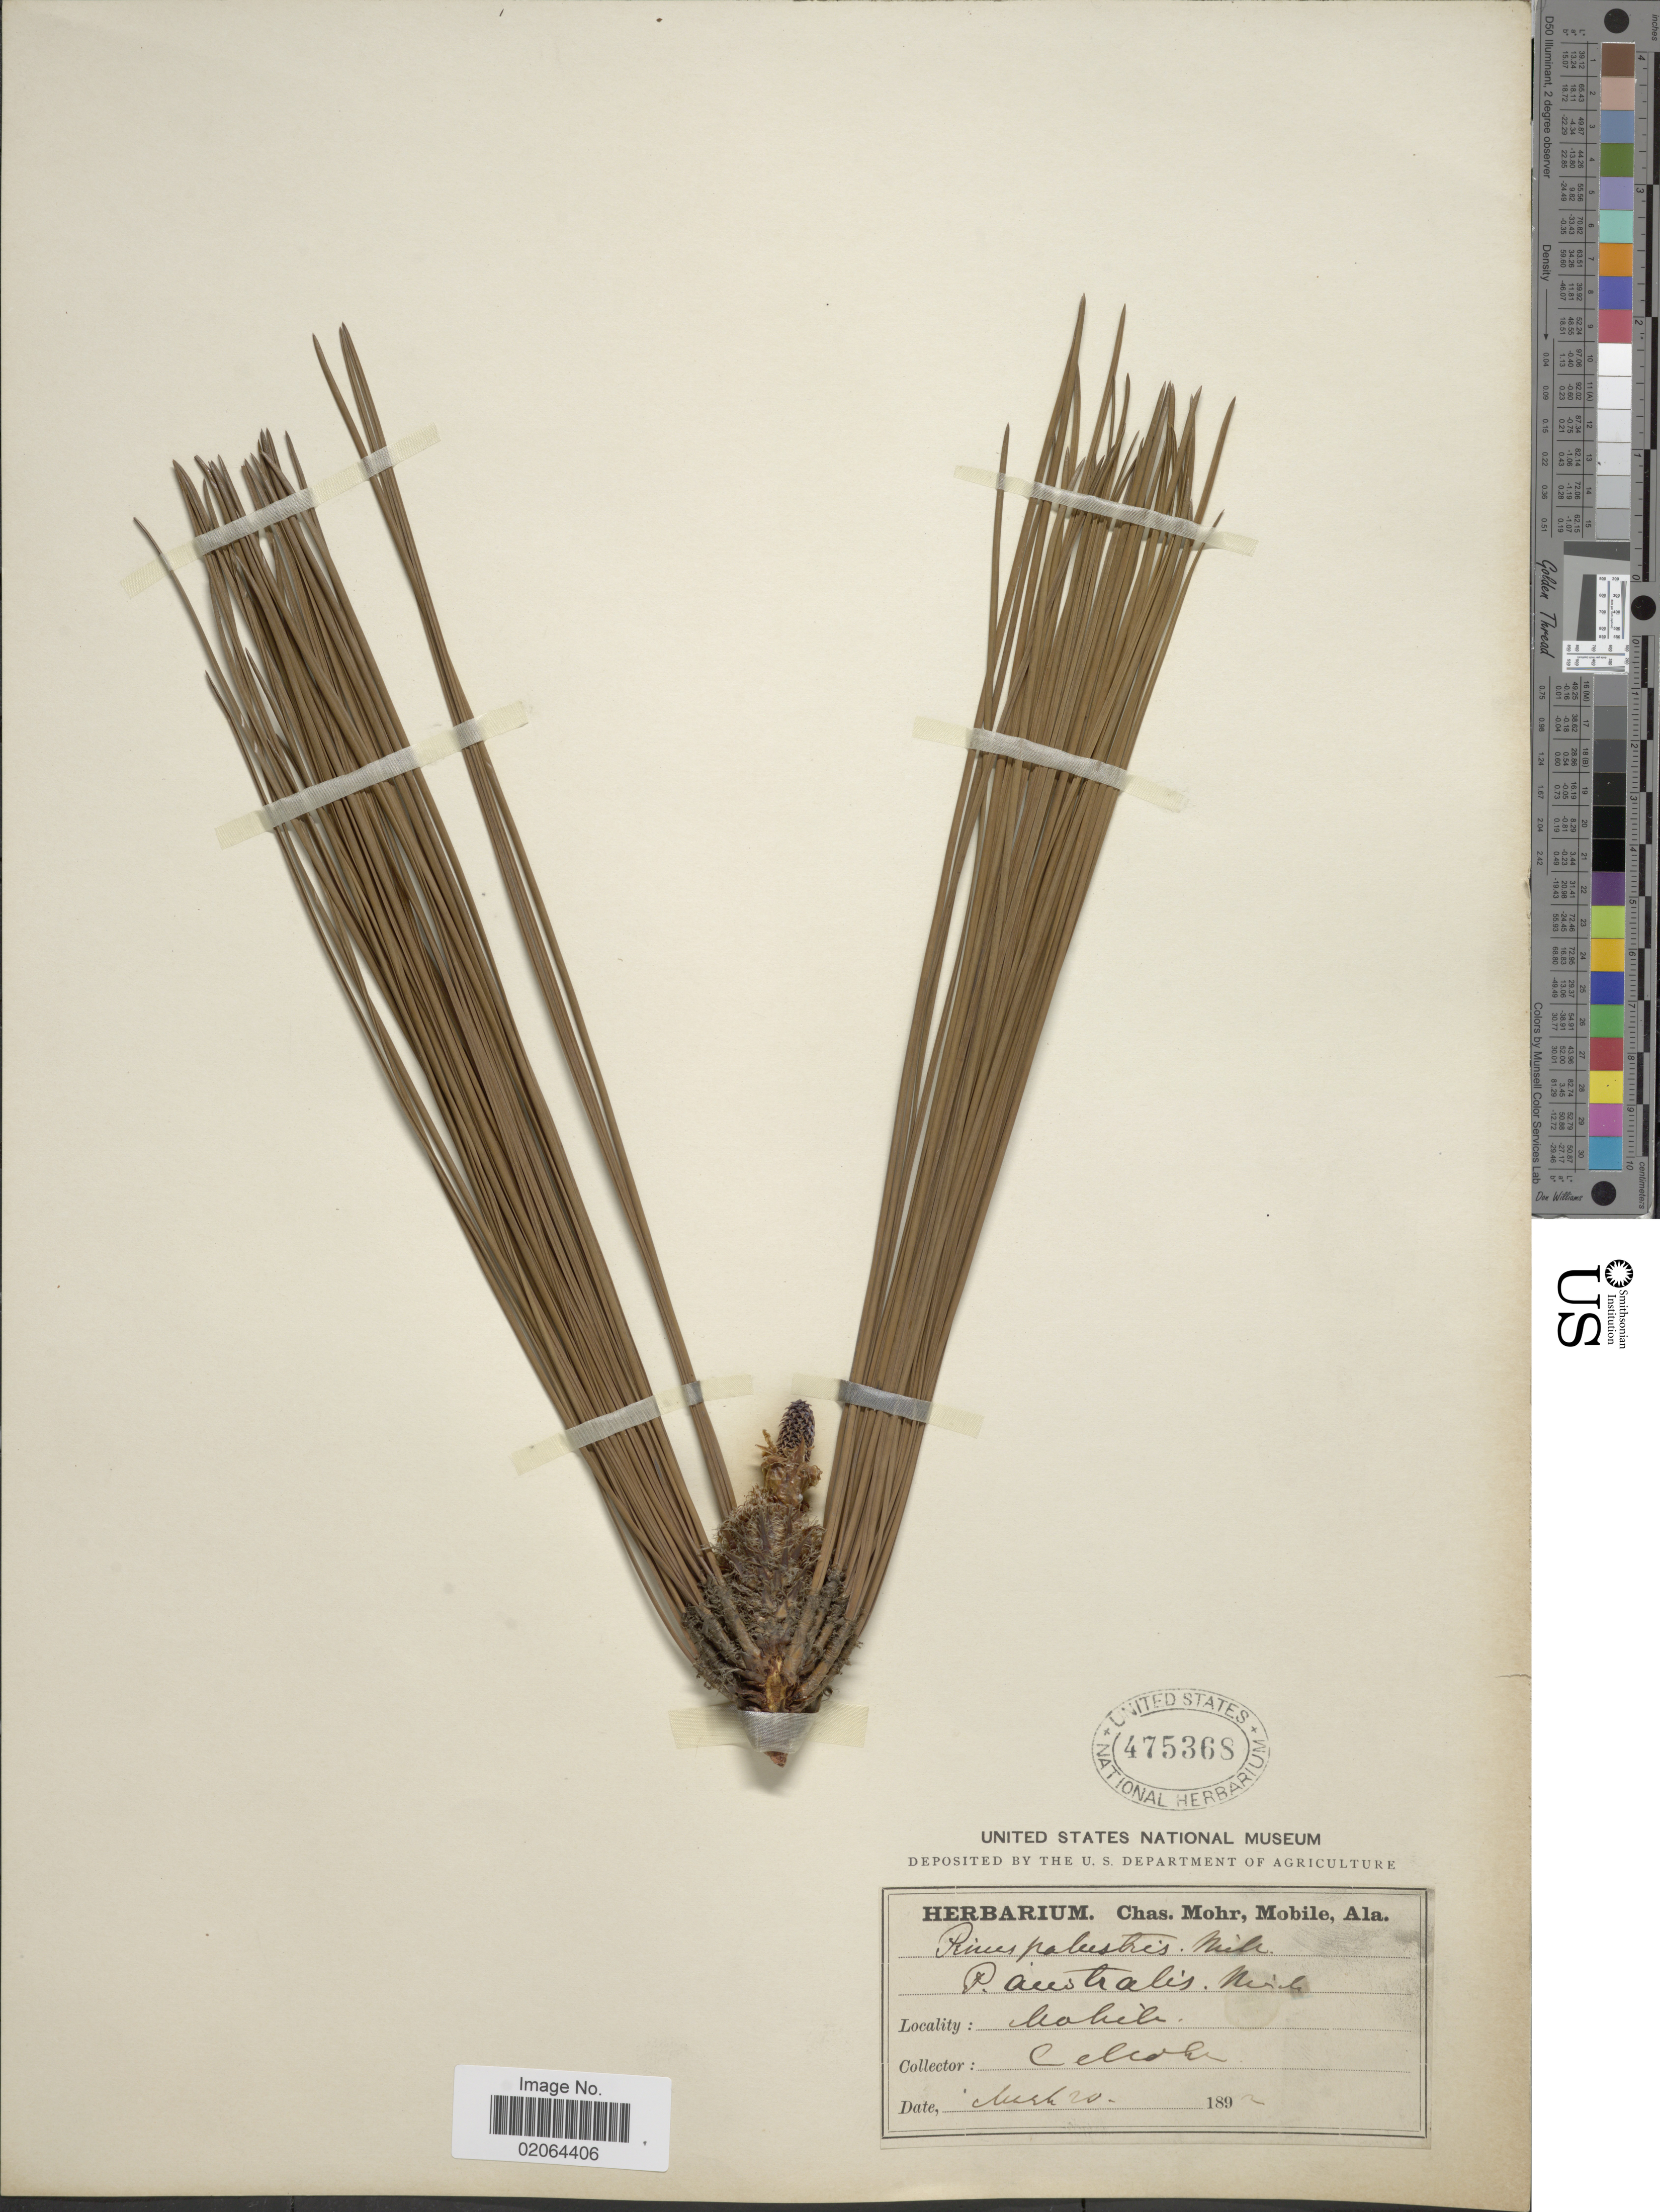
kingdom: Plantae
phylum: Tracheophyta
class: Pinopsida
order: Pinales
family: Pinaceae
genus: Pinus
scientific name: Pinus palustris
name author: Mill.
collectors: C. T. Mohr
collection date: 1892-03-20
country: United States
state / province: Alabama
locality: Mobile.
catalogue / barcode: US 475368